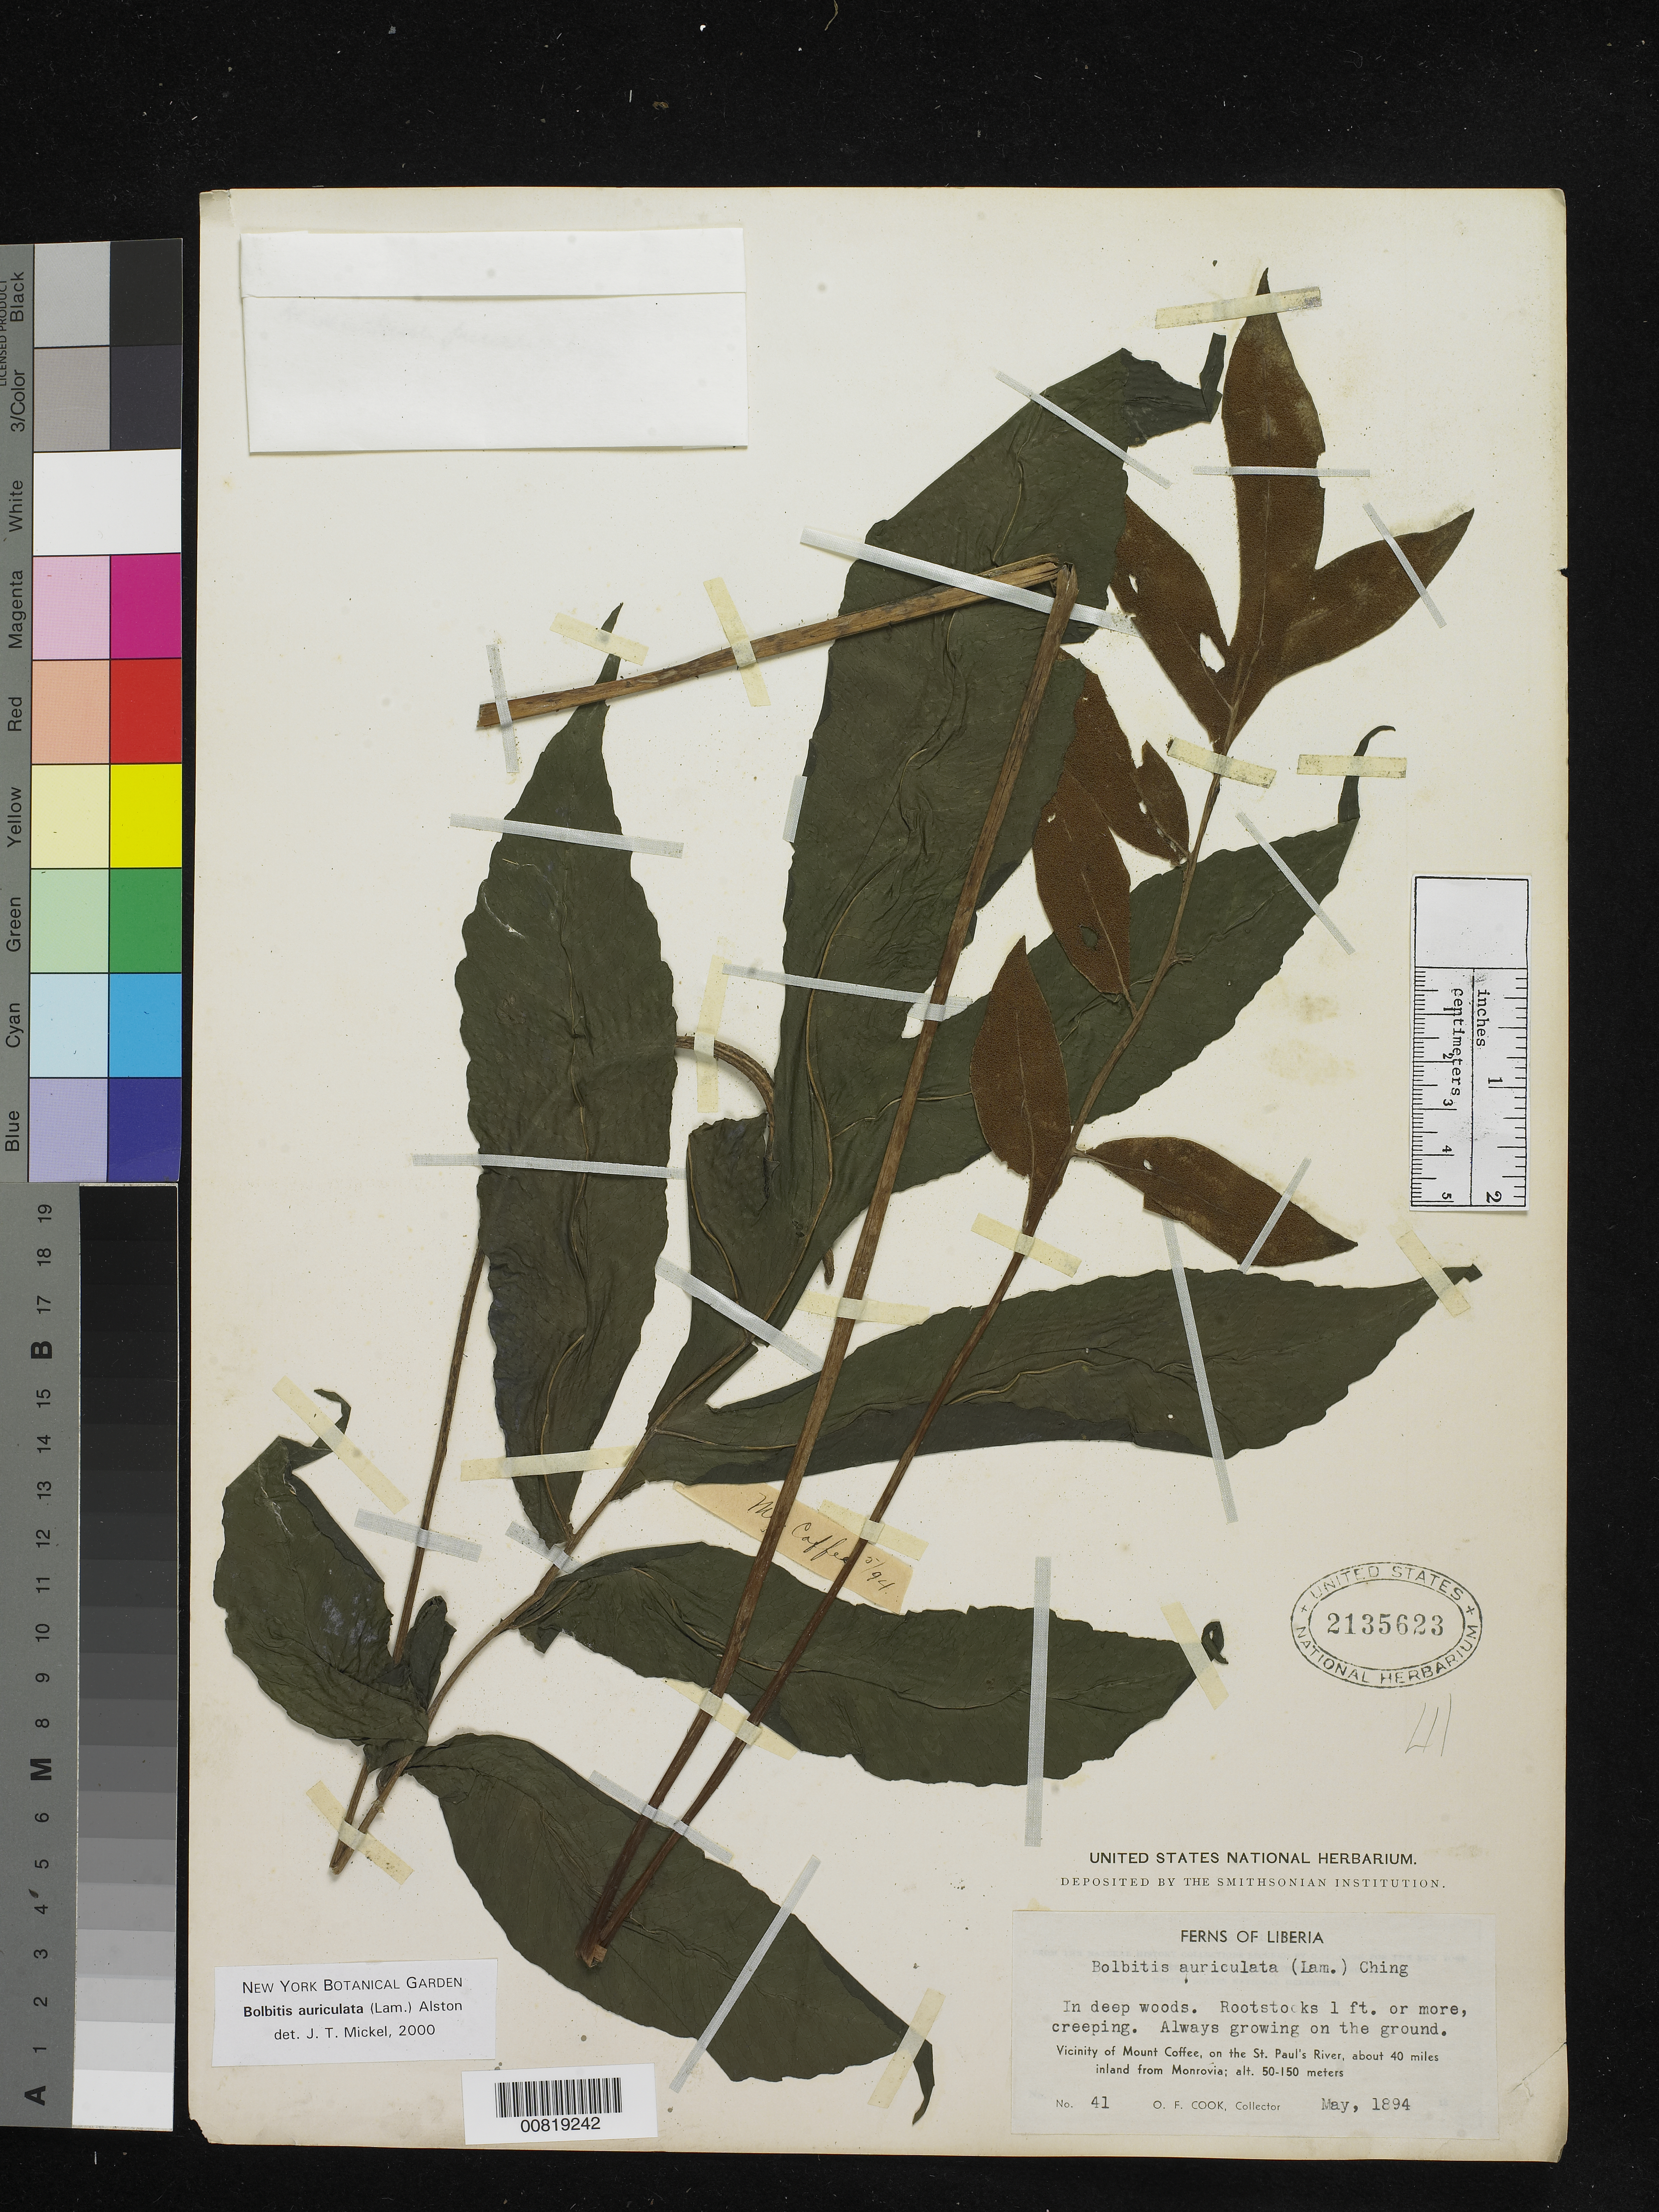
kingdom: Plantae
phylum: Tracheophyta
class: Polypodiopsida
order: Polypodiales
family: Dryopteridaceae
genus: Bolbitis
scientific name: Bolbitis auriculata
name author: (Lam.) Alston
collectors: O. F. Cook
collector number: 41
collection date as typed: May 1894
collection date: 1894-05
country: Liberia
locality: Vicinity of Mt. Coffee, on the St. Paul's River, about 40 miles inland from Monrovia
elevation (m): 50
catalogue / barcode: US 2135623